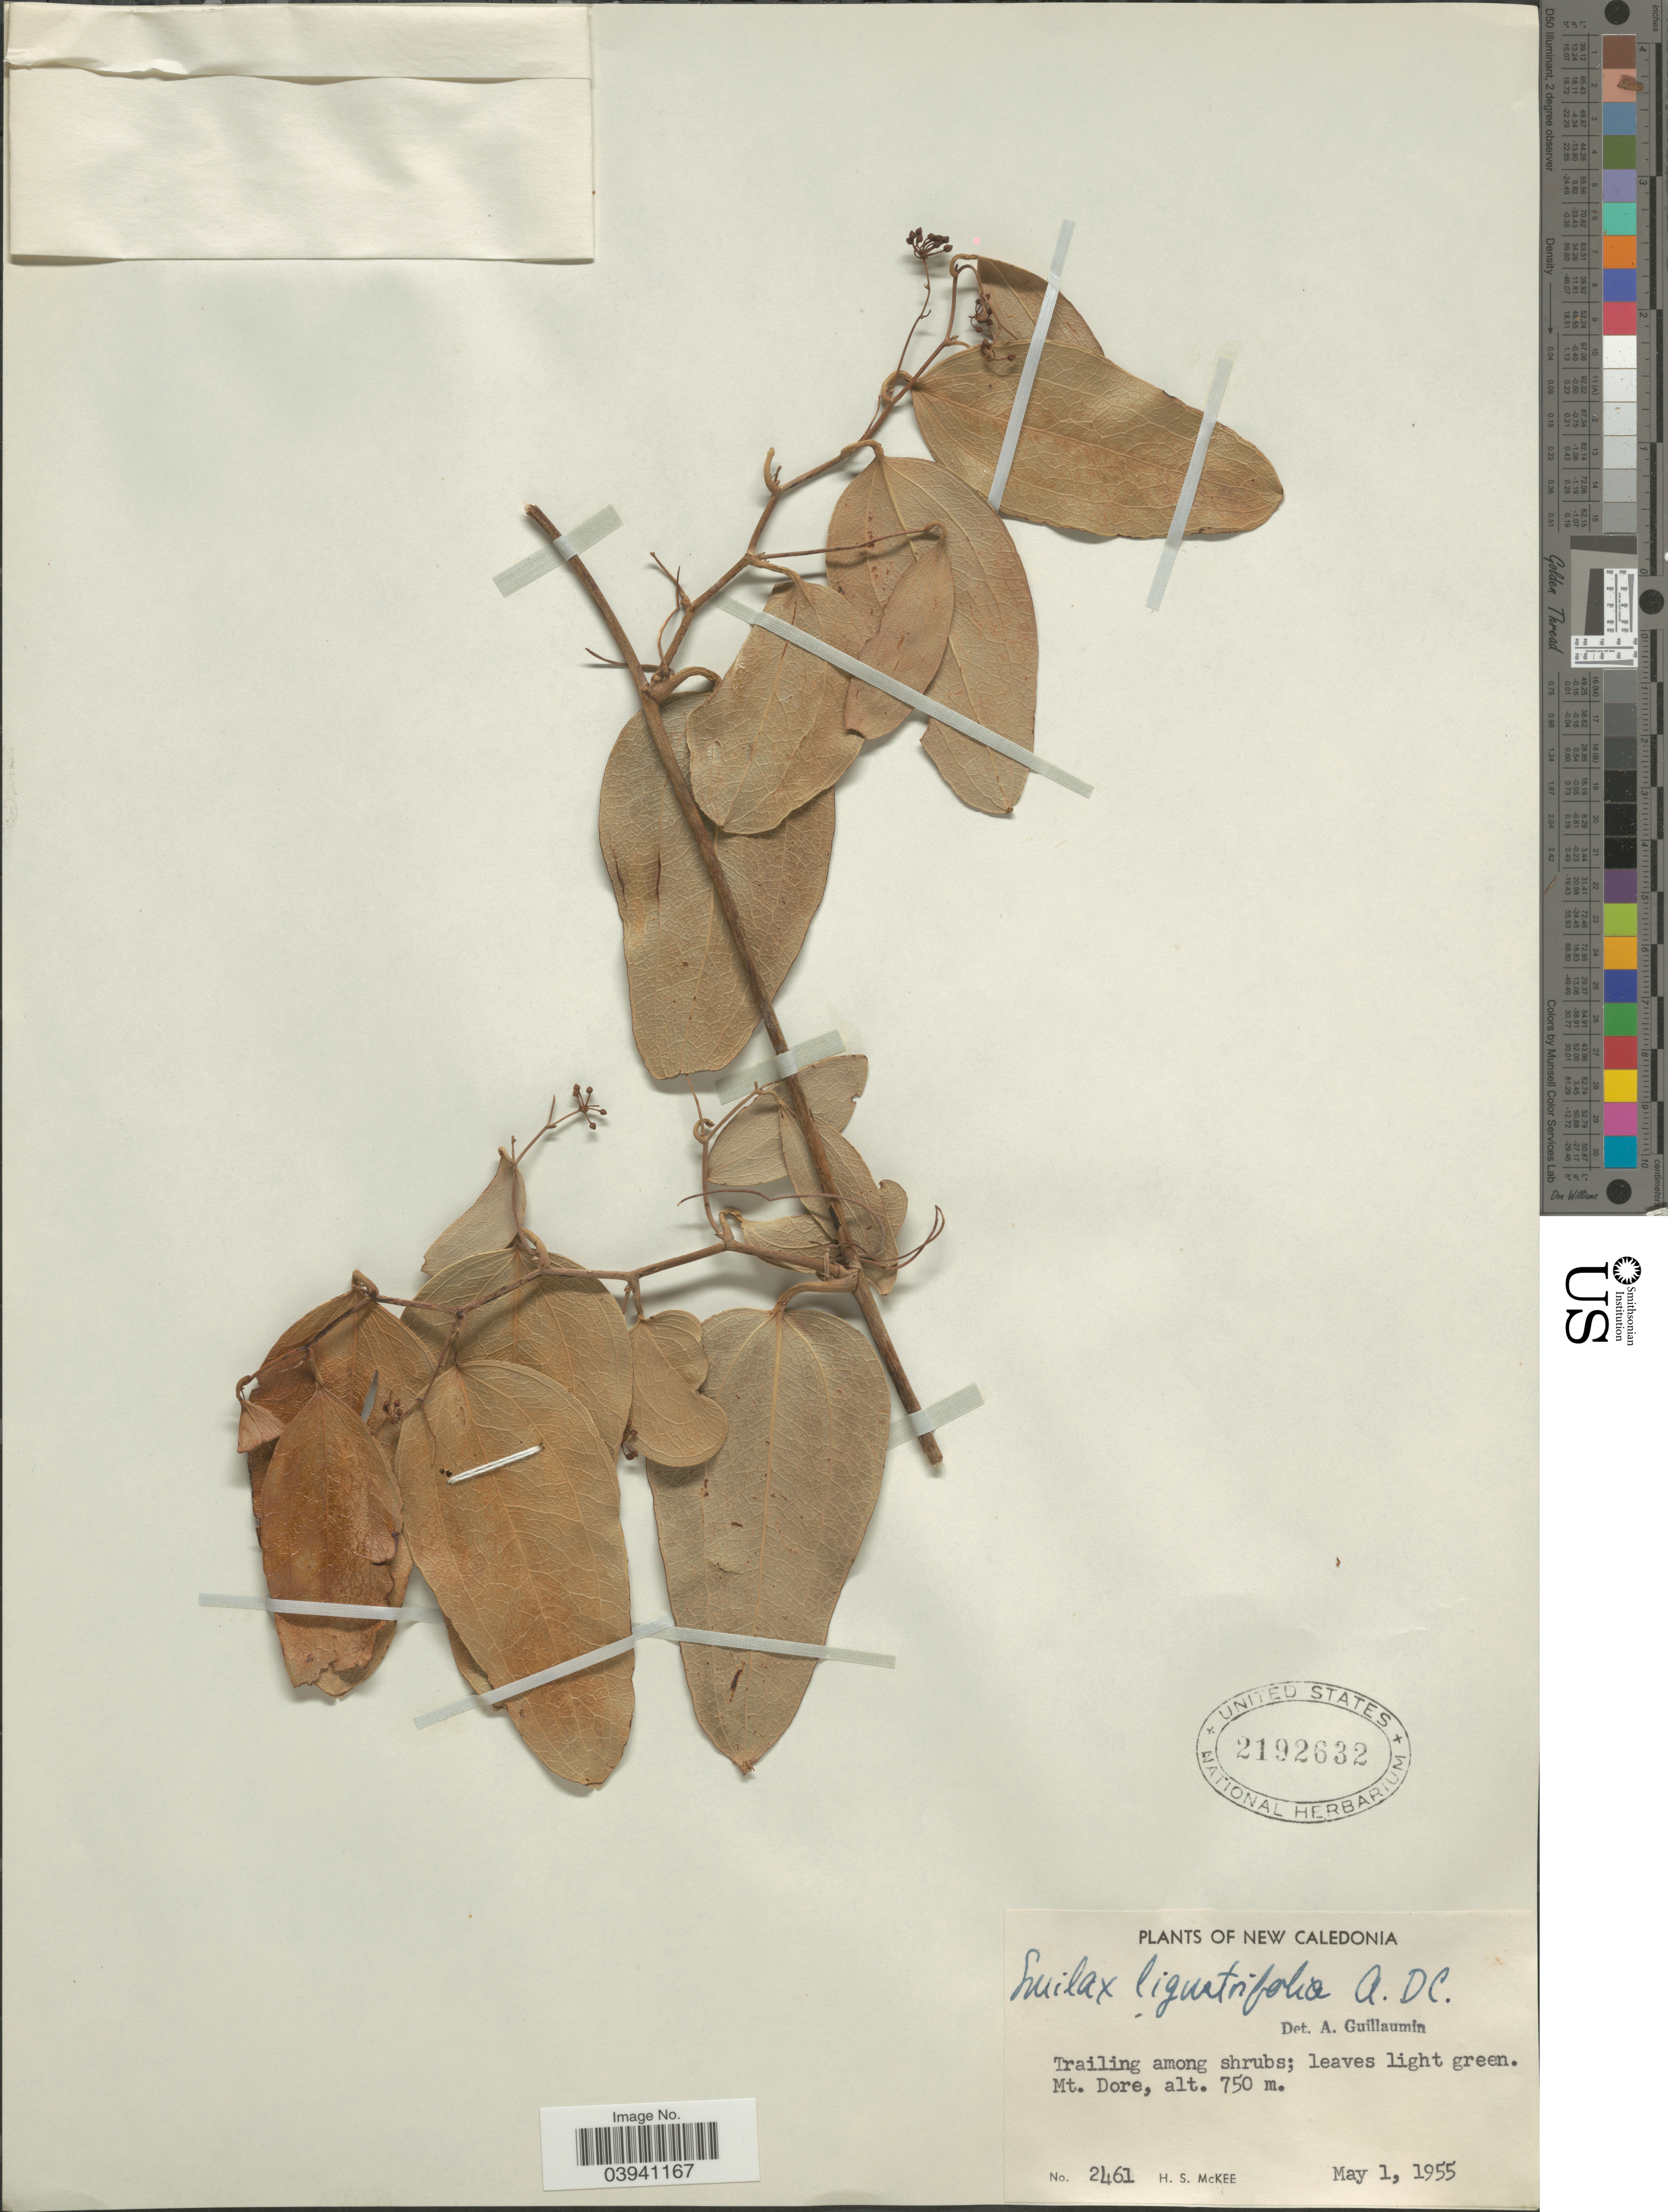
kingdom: Plantae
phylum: Tracheophyta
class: Liliopsida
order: Liliales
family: Smilacaceae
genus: Smilax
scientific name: Smilax ligustrifolia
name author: A. DC.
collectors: H. S. McKee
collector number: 2461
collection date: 1955-05-01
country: New Caledonia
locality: Mt. Dore.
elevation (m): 750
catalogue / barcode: US 2192632